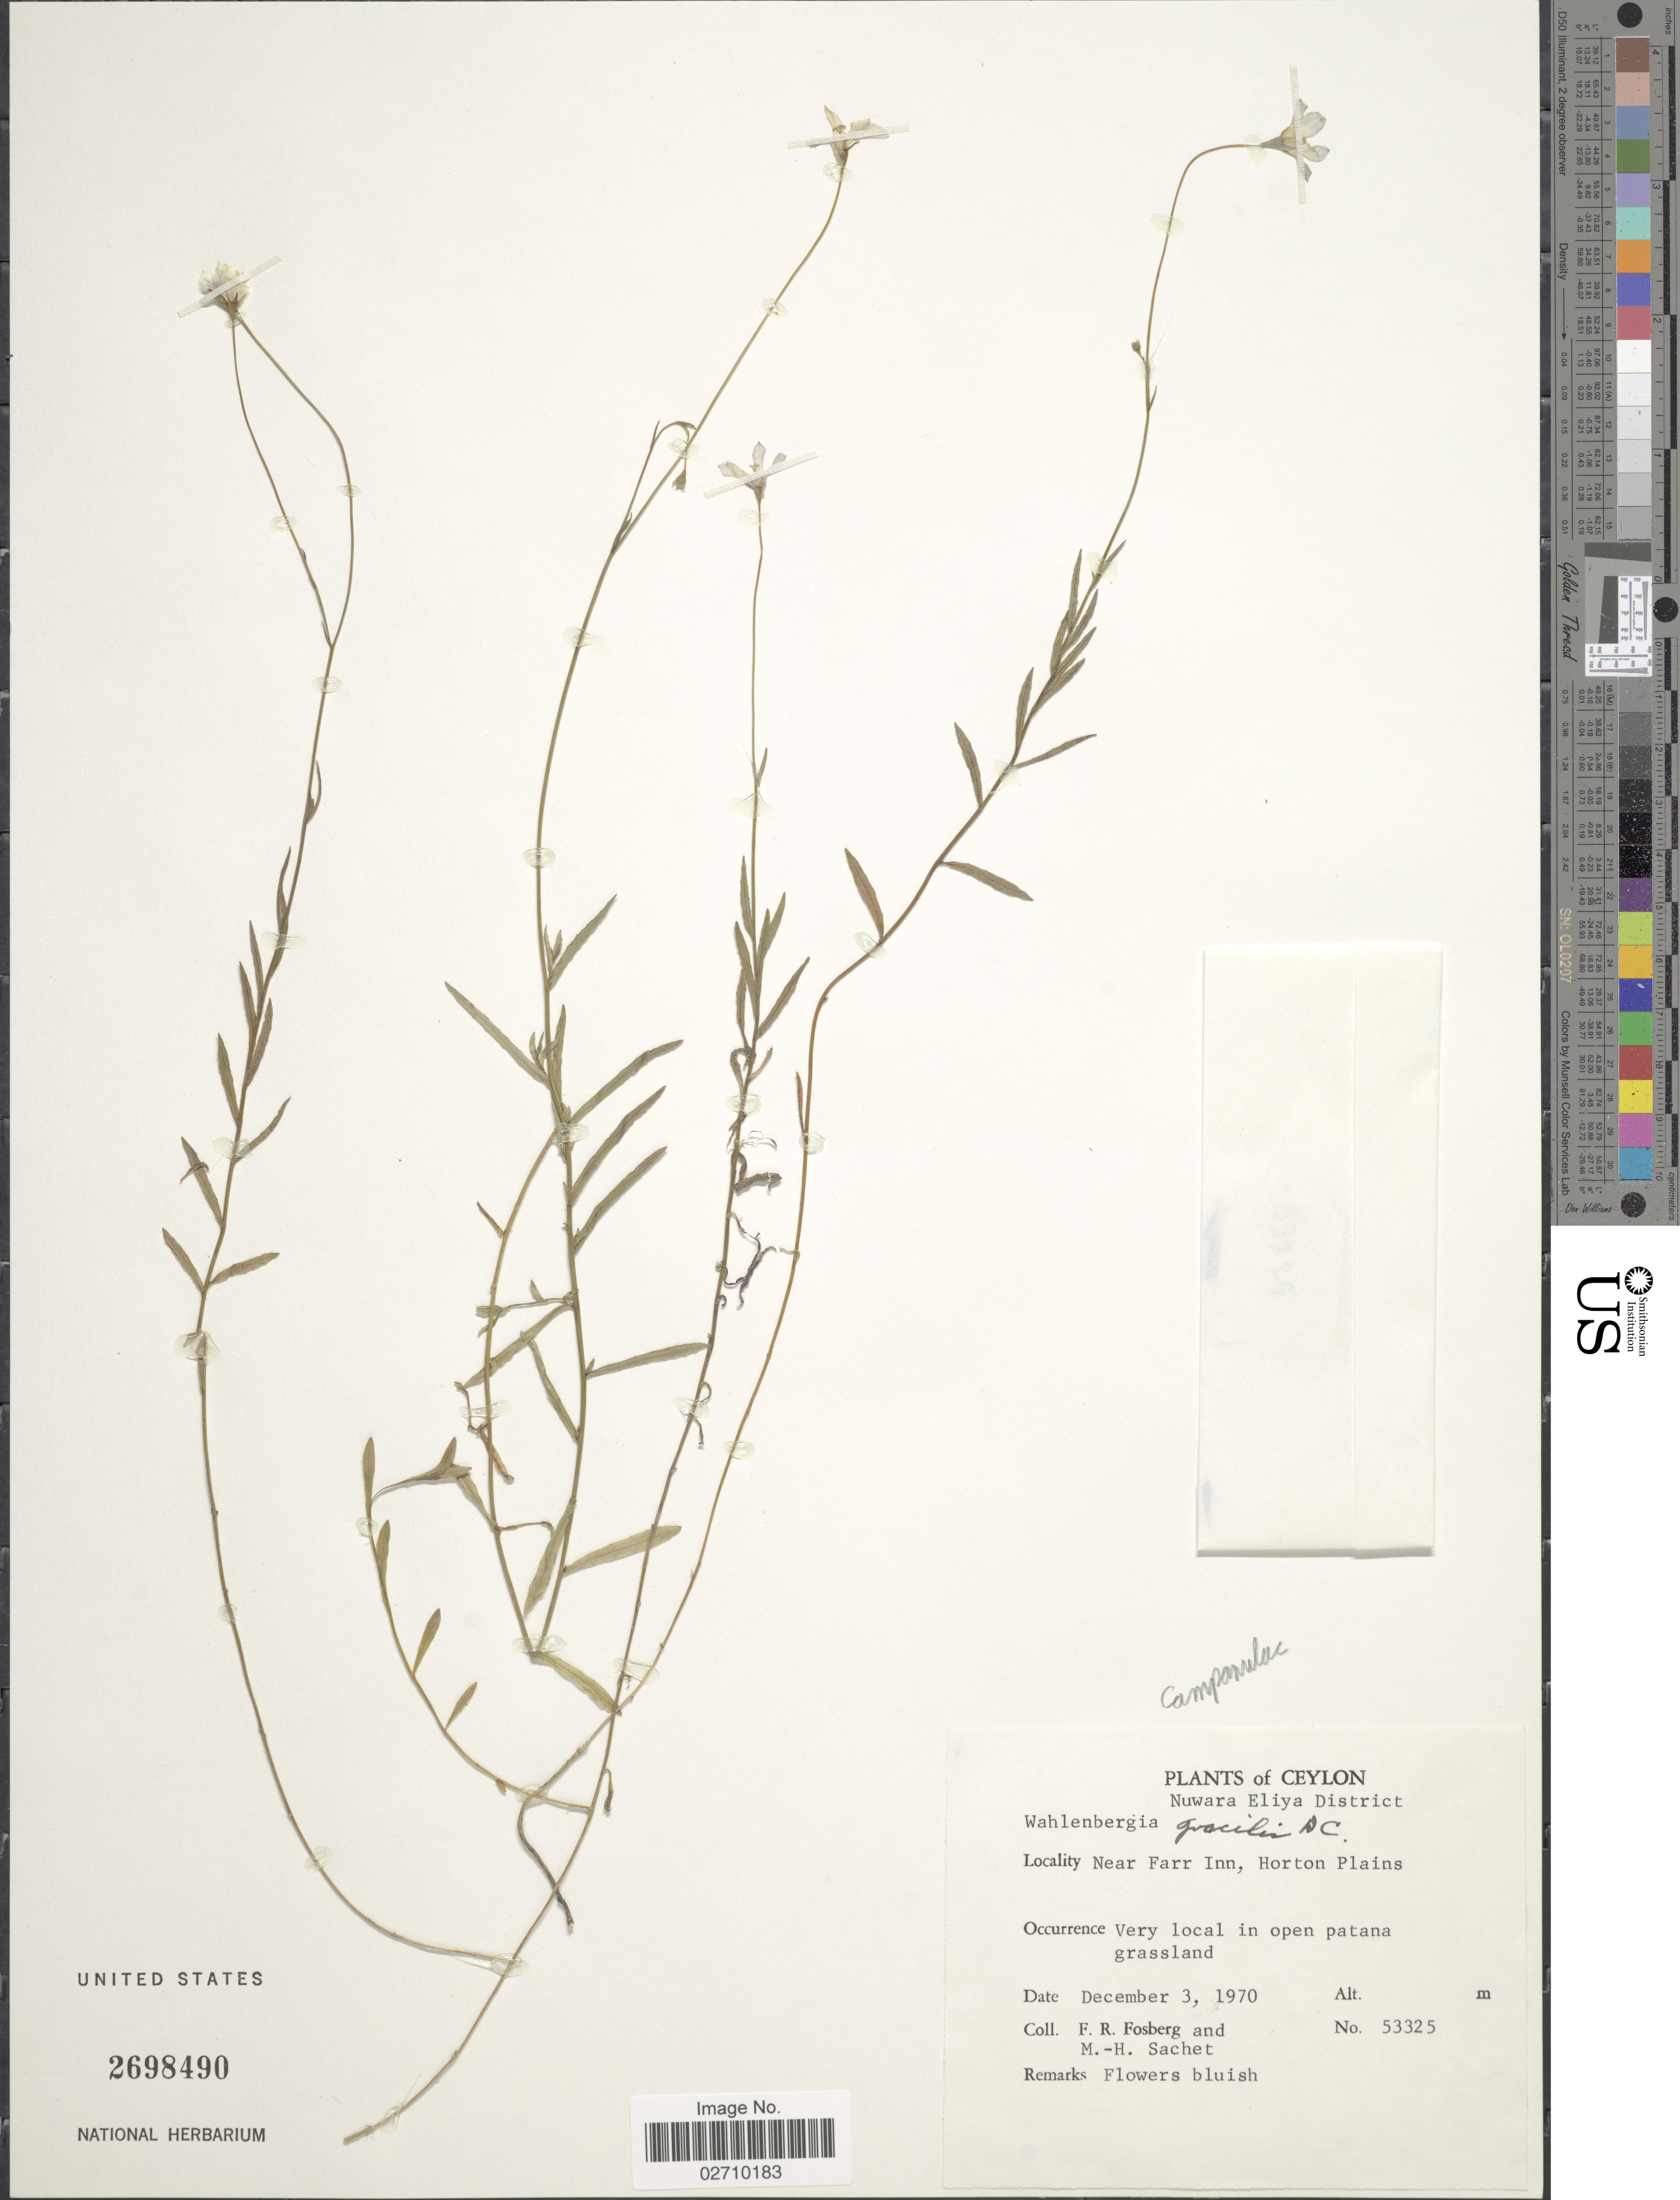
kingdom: Plantae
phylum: Tracheophyta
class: Magnoliopsida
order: Asterales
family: Campanulaceae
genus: Wahlenbergia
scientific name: Wahlenbergia gracilis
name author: A. DC.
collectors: F. R. Fosberg & M.-H. Sachet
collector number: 53325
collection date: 1970-12-03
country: Sri Lanka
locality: Ceylon. Nuwara Eliya District. Near Farr Inn, Horton Plains.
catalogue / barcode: US 2698490